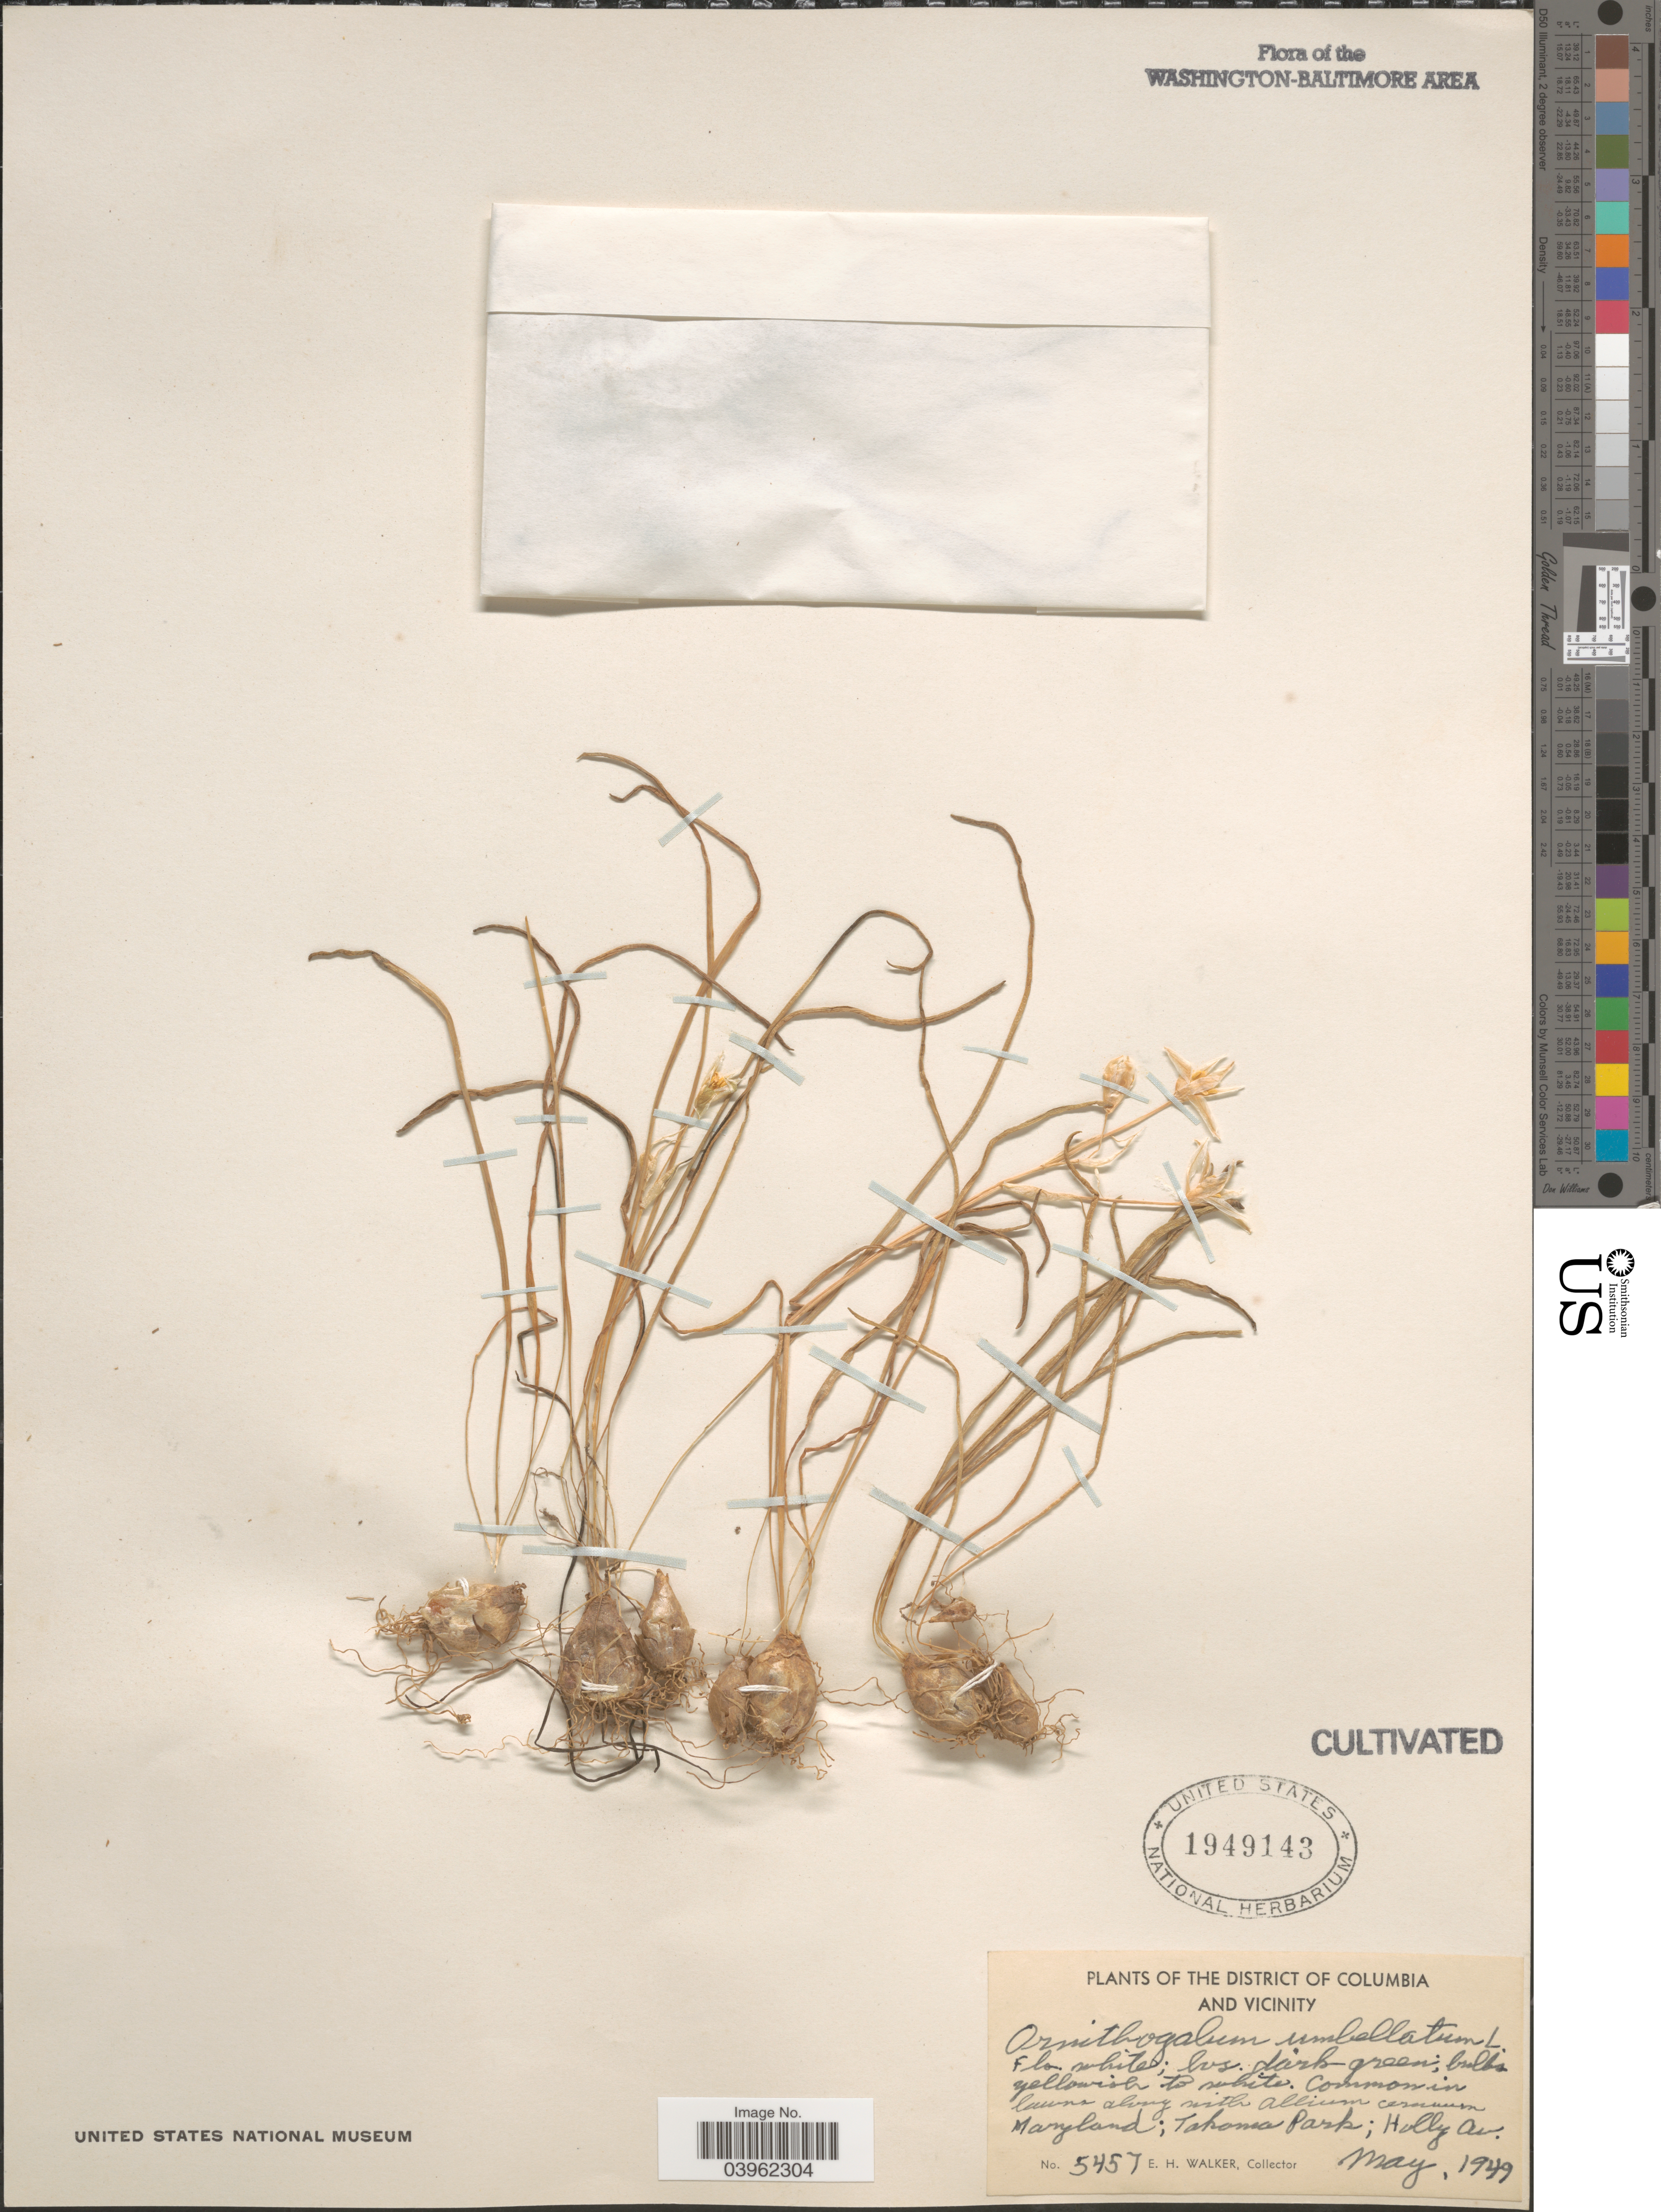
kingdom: Plantae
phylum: Tracheophyta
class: Liliopsida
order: Asparagales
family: Asparagaceae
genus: Ornithogalum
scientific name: Ornithogalum umbellatum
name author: L.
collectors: E. H. Walker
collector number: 5457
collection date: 1949-05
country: United States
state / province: Maryland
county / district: Montgomery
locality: The District of Columbia and Vicinity. Maryland; Takoma Park; Holly Ave.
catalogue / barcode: US 1949143